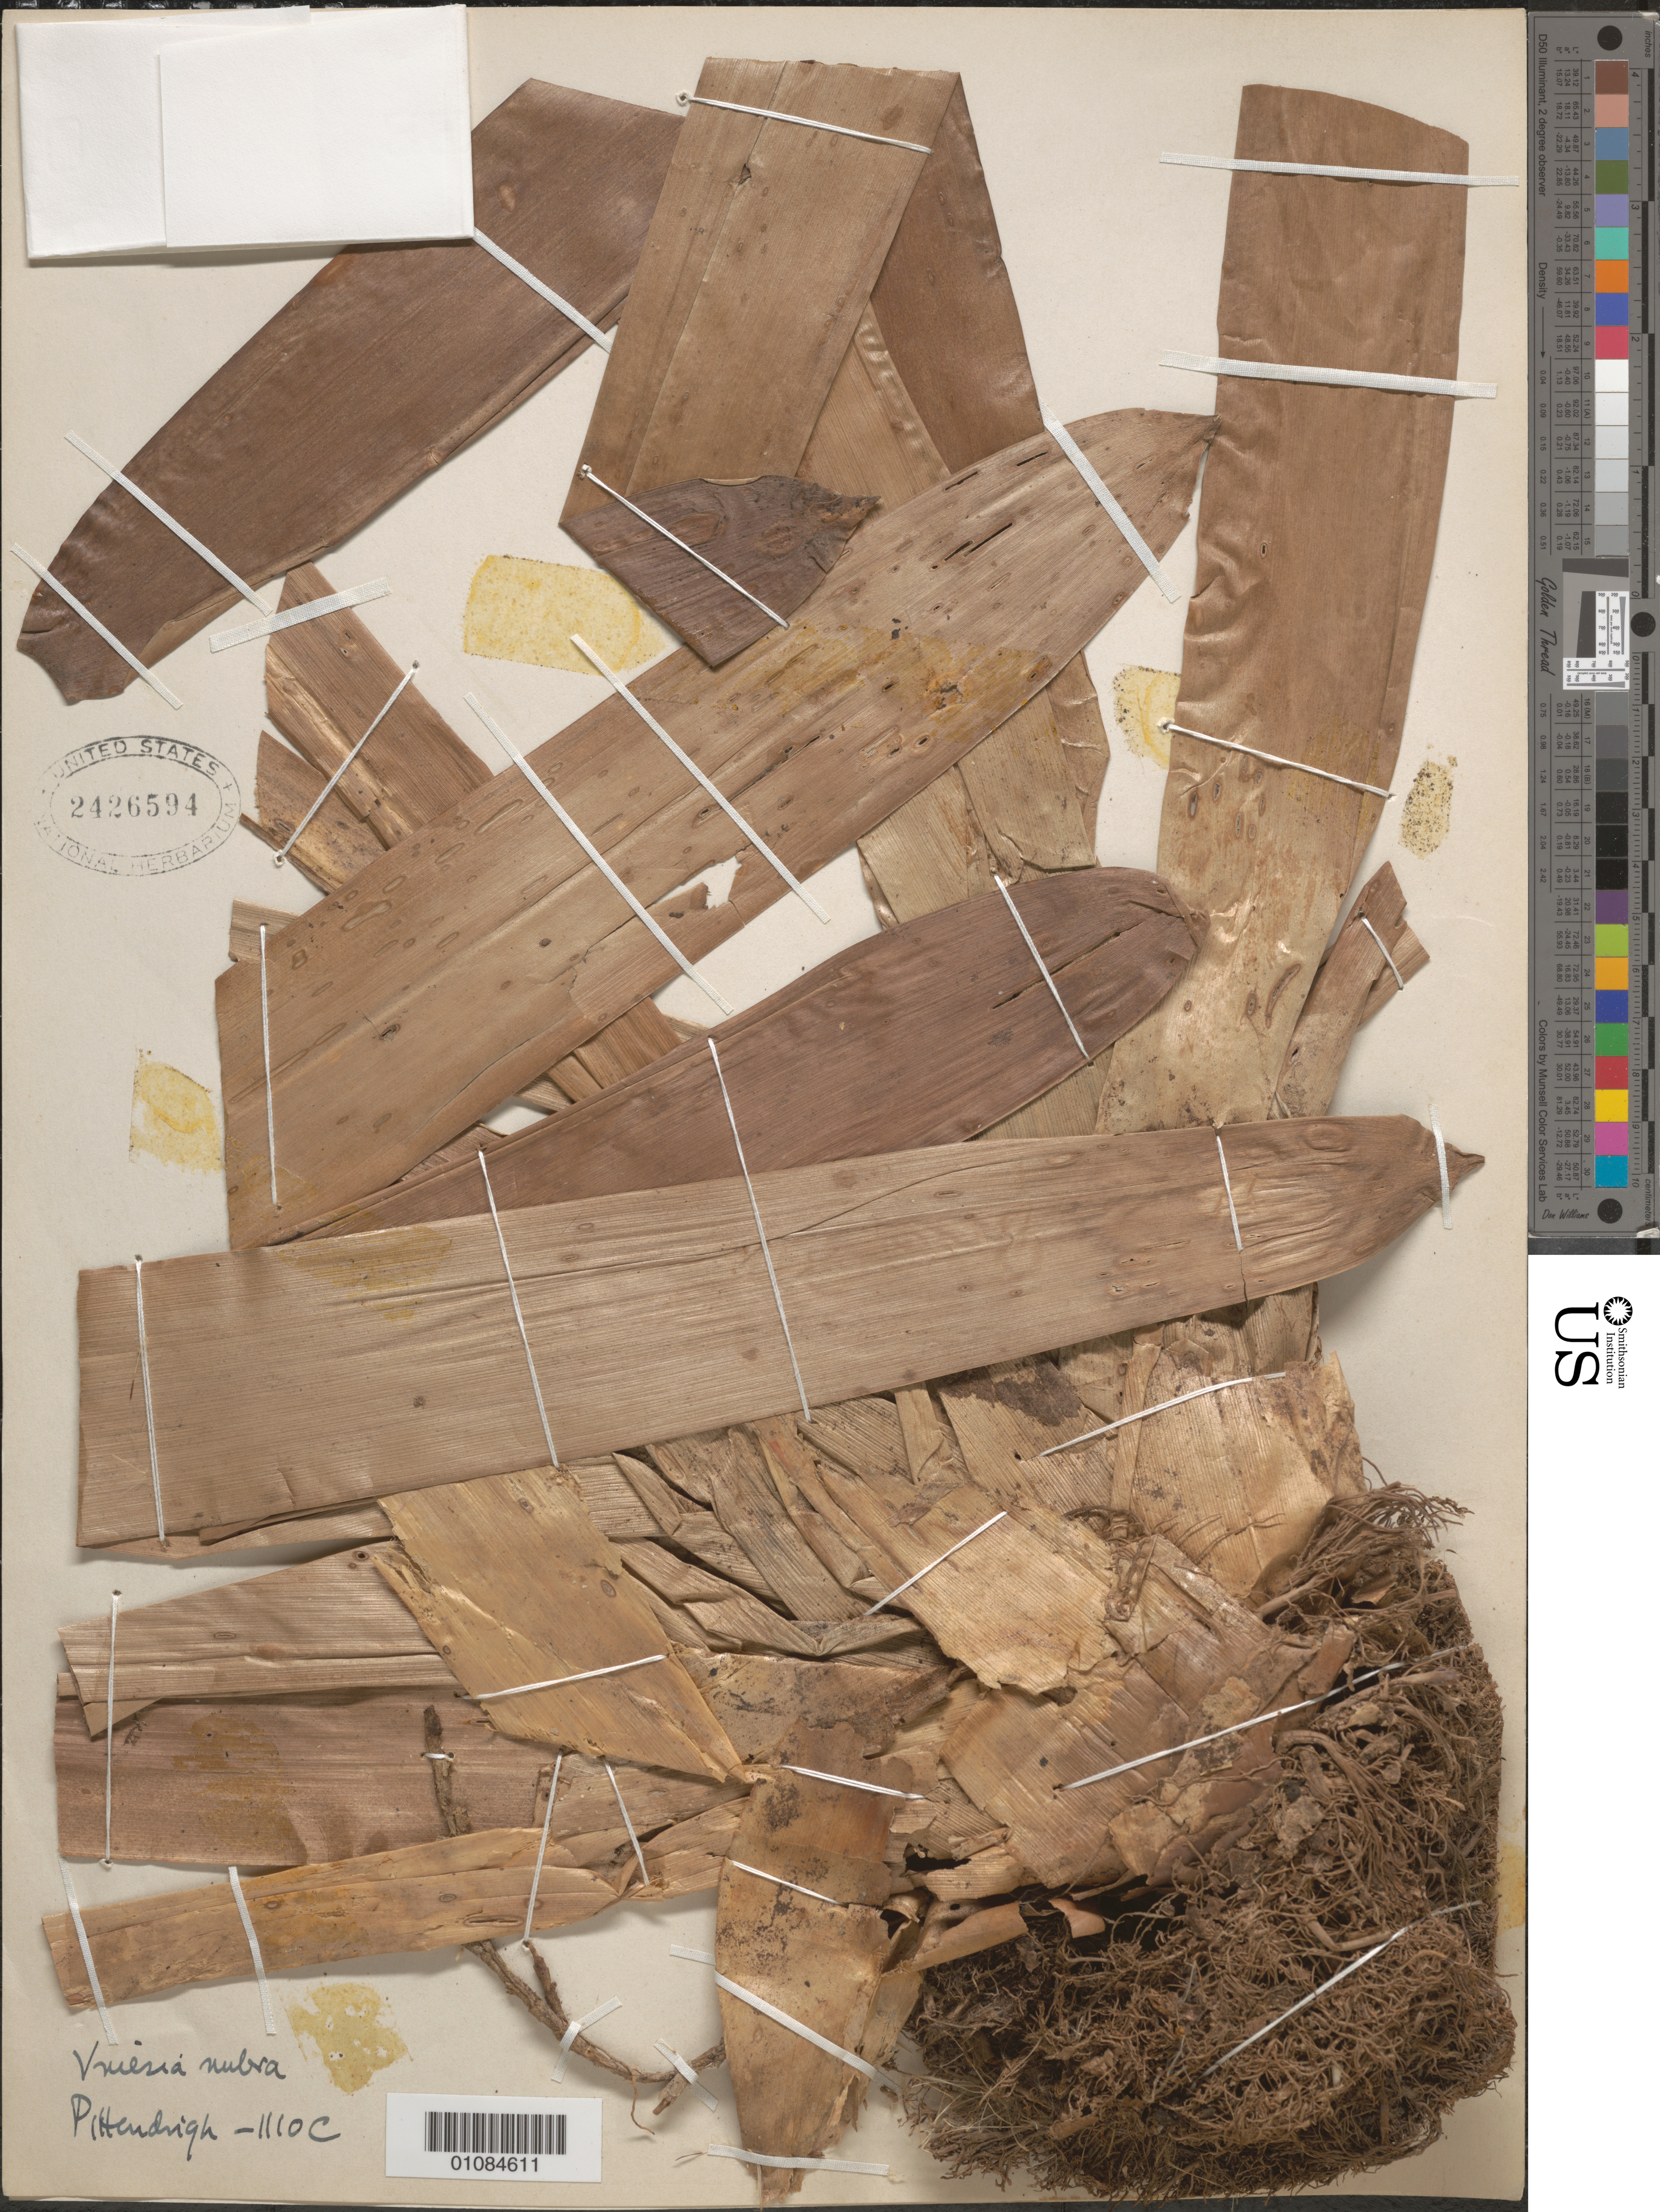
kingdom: Plantae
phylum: Tracheophyta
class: Liliopsida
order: Poales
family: Bromeliaceae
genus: Vriesea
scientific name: Vriesea rubra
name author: (Ruiz & Pav.) Beer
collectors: C. S. Pittendrigh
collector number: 1110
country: Trinidad and Tobago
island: Trinidad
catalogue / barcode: US 2426594